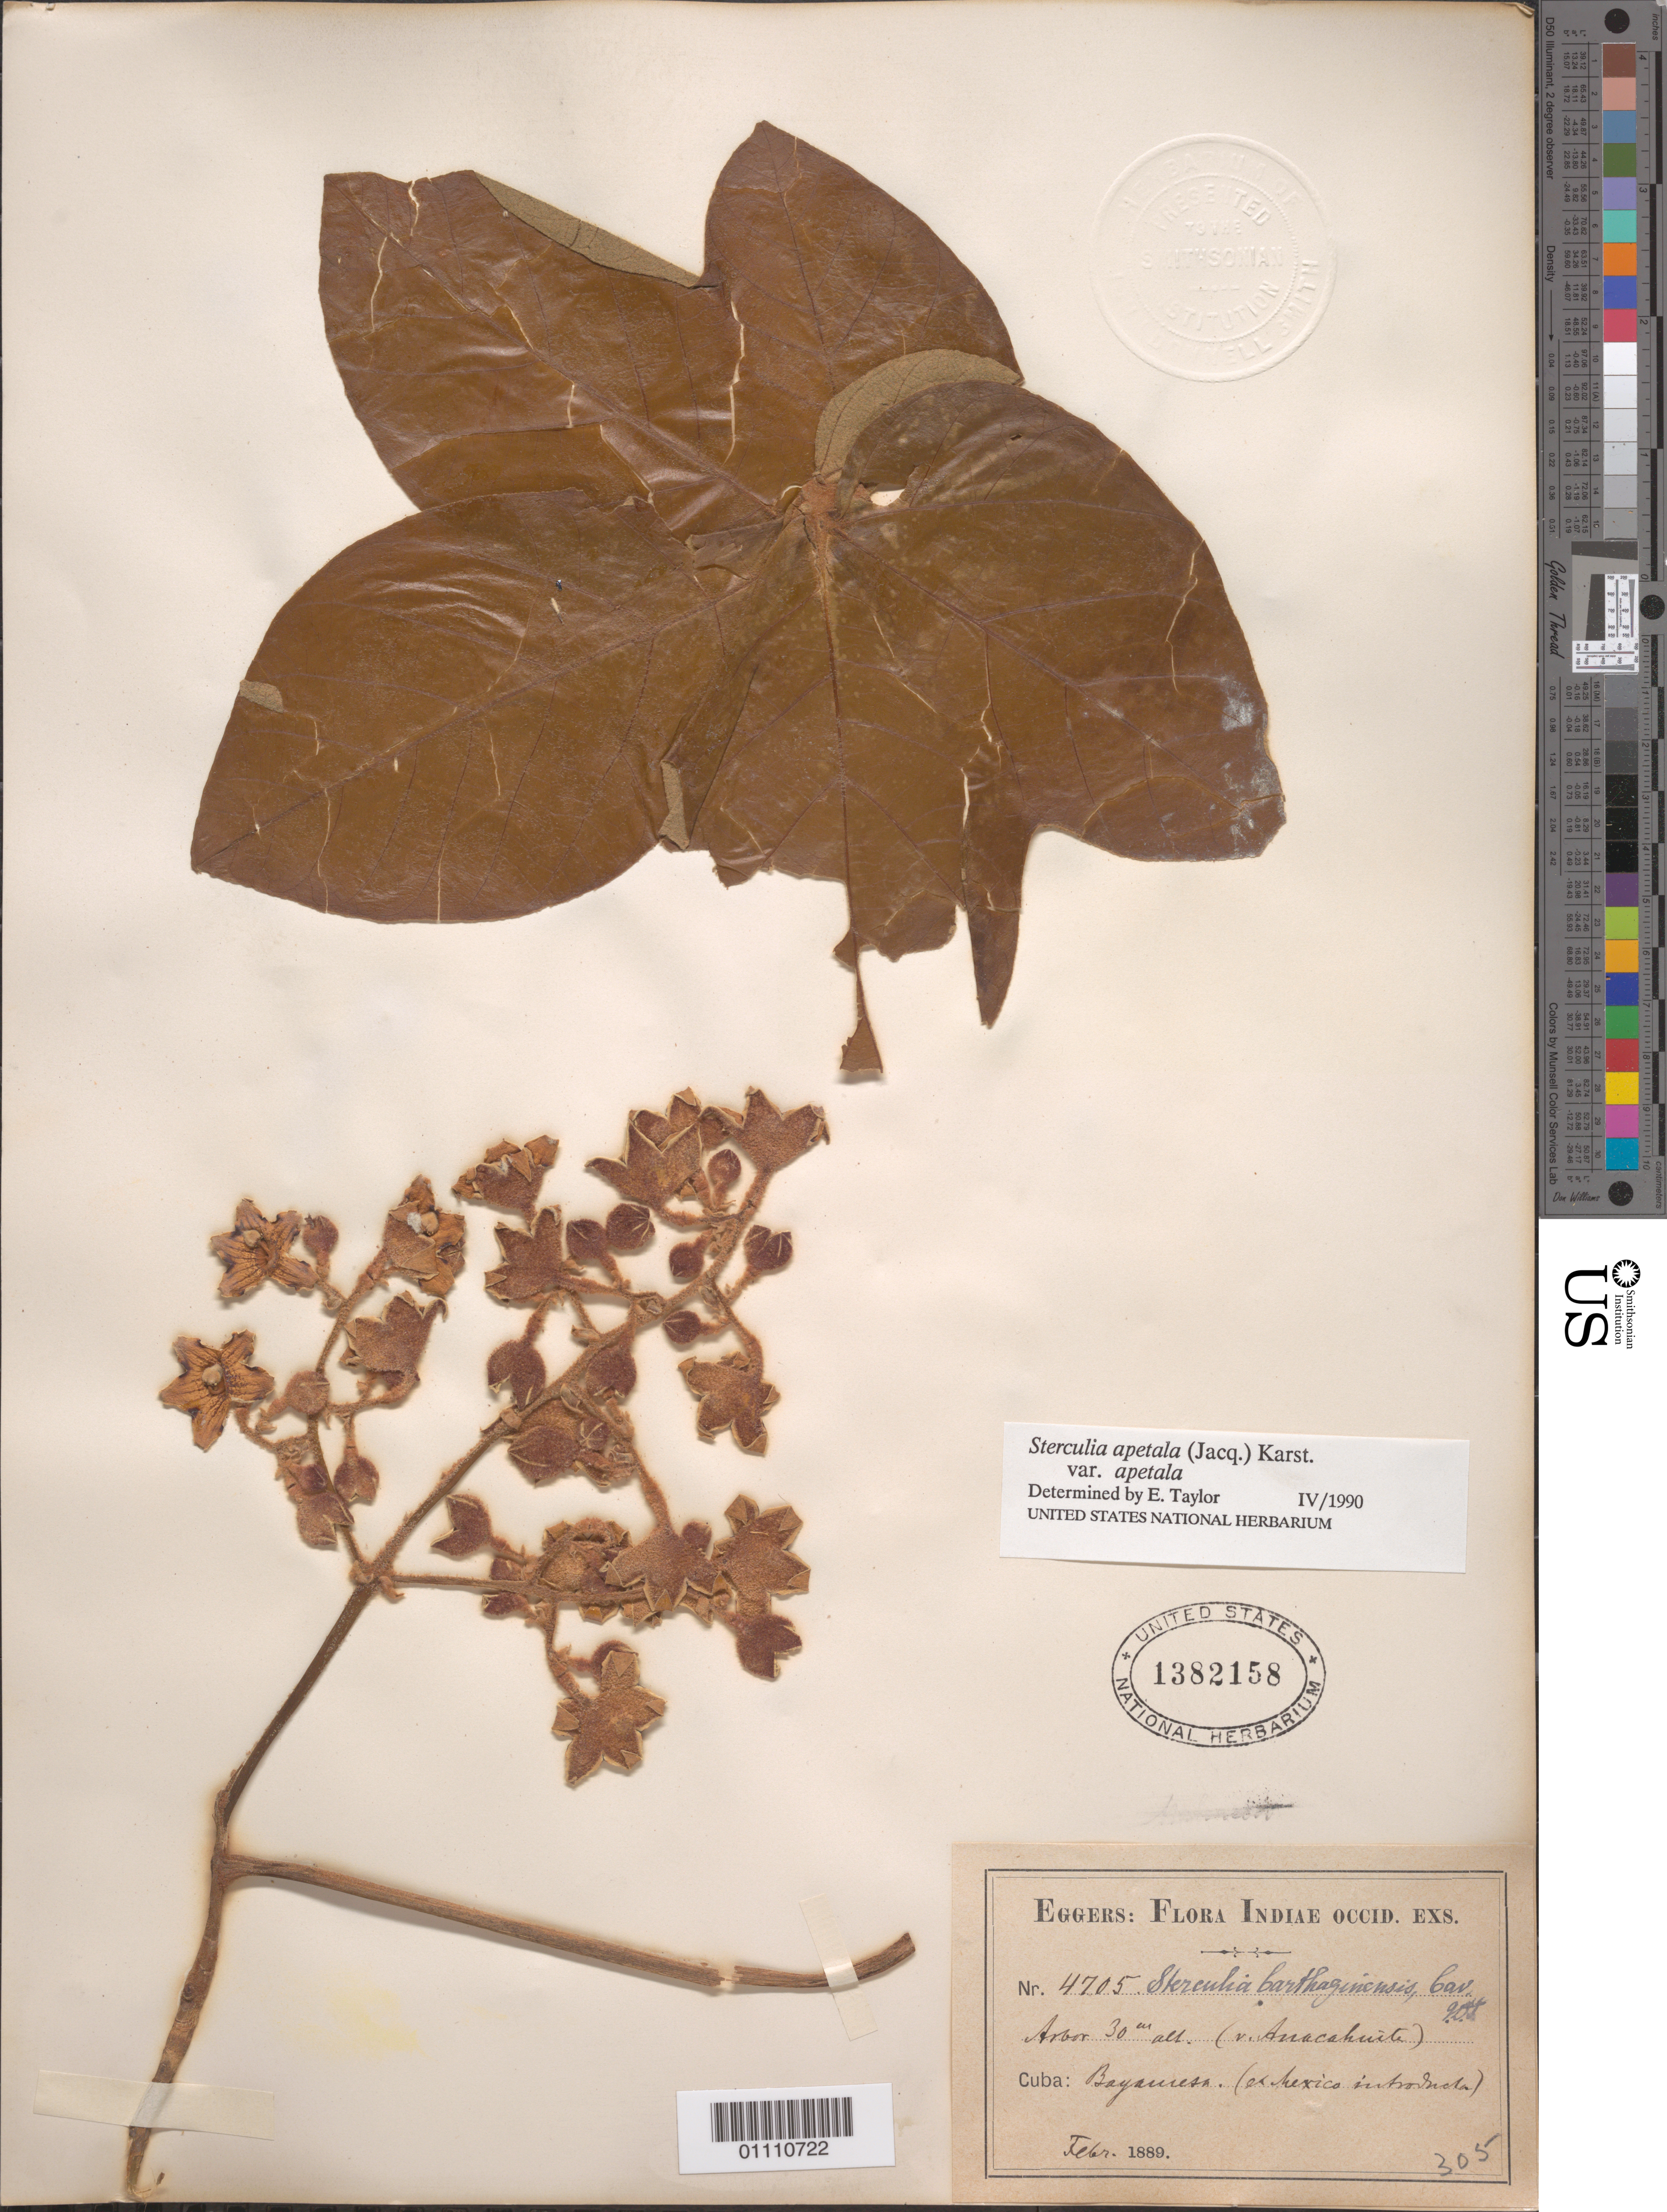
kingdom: Plantae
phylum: Tracheophyta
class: Magnoliopsida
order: Malvales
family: Malvaceae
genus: Sterculia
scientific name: Sterculia apetala var. apetala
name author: (Jacq.) H. Karst.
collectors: H. F. A. von Eggers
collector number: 4705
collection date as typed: Feb 1889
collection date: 1889-02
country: Cuba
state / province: Granma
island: Cuba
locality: Bayamesa (ex Mexico introducta)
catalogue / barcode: US 1382158